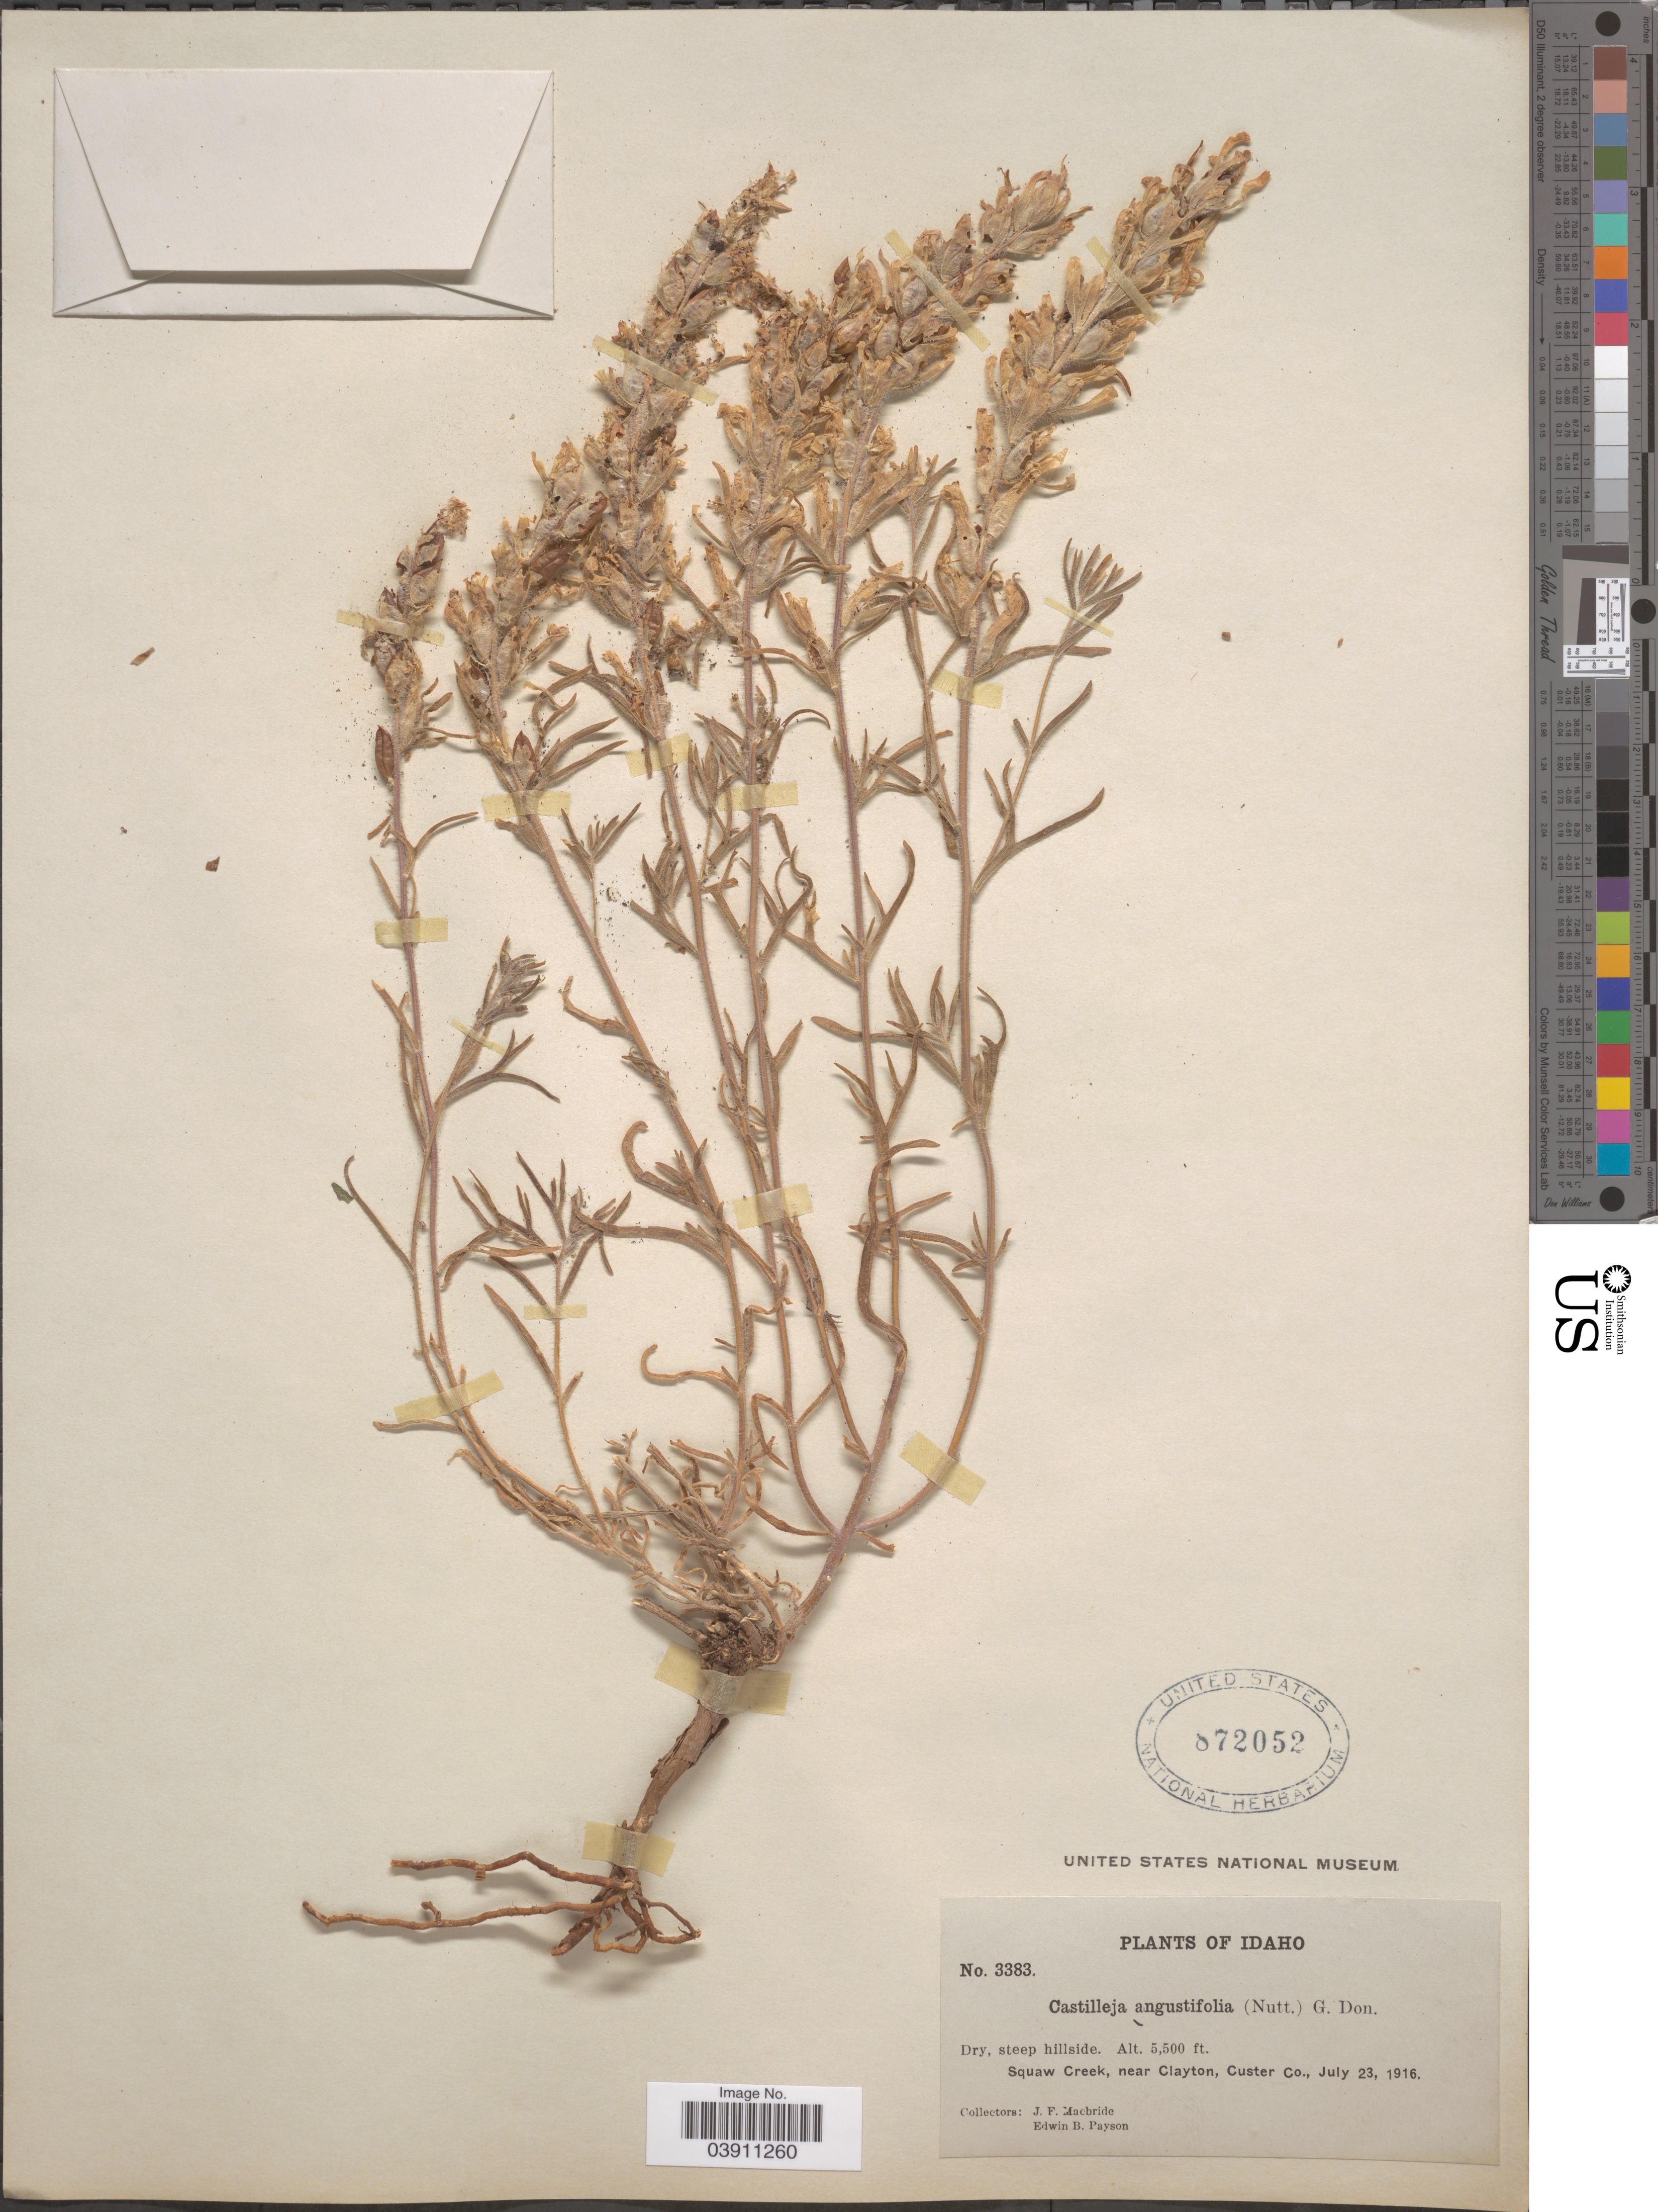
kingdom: Plantae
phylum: Tracheophyta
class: Magnoliopsida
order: Lamiales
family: Orobanchaceae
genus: Castilleja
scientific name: Castilleja angustifolia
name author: (Nutt.) G. Don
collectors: J. F. Macbride & E. B. Payson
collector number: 3383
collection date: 1916-07-23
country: United States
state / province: Idaho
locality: Dry, steep hillside. Squaw Creek, near Clayton, Custer Co.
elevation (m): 1676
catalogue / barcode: US 872052